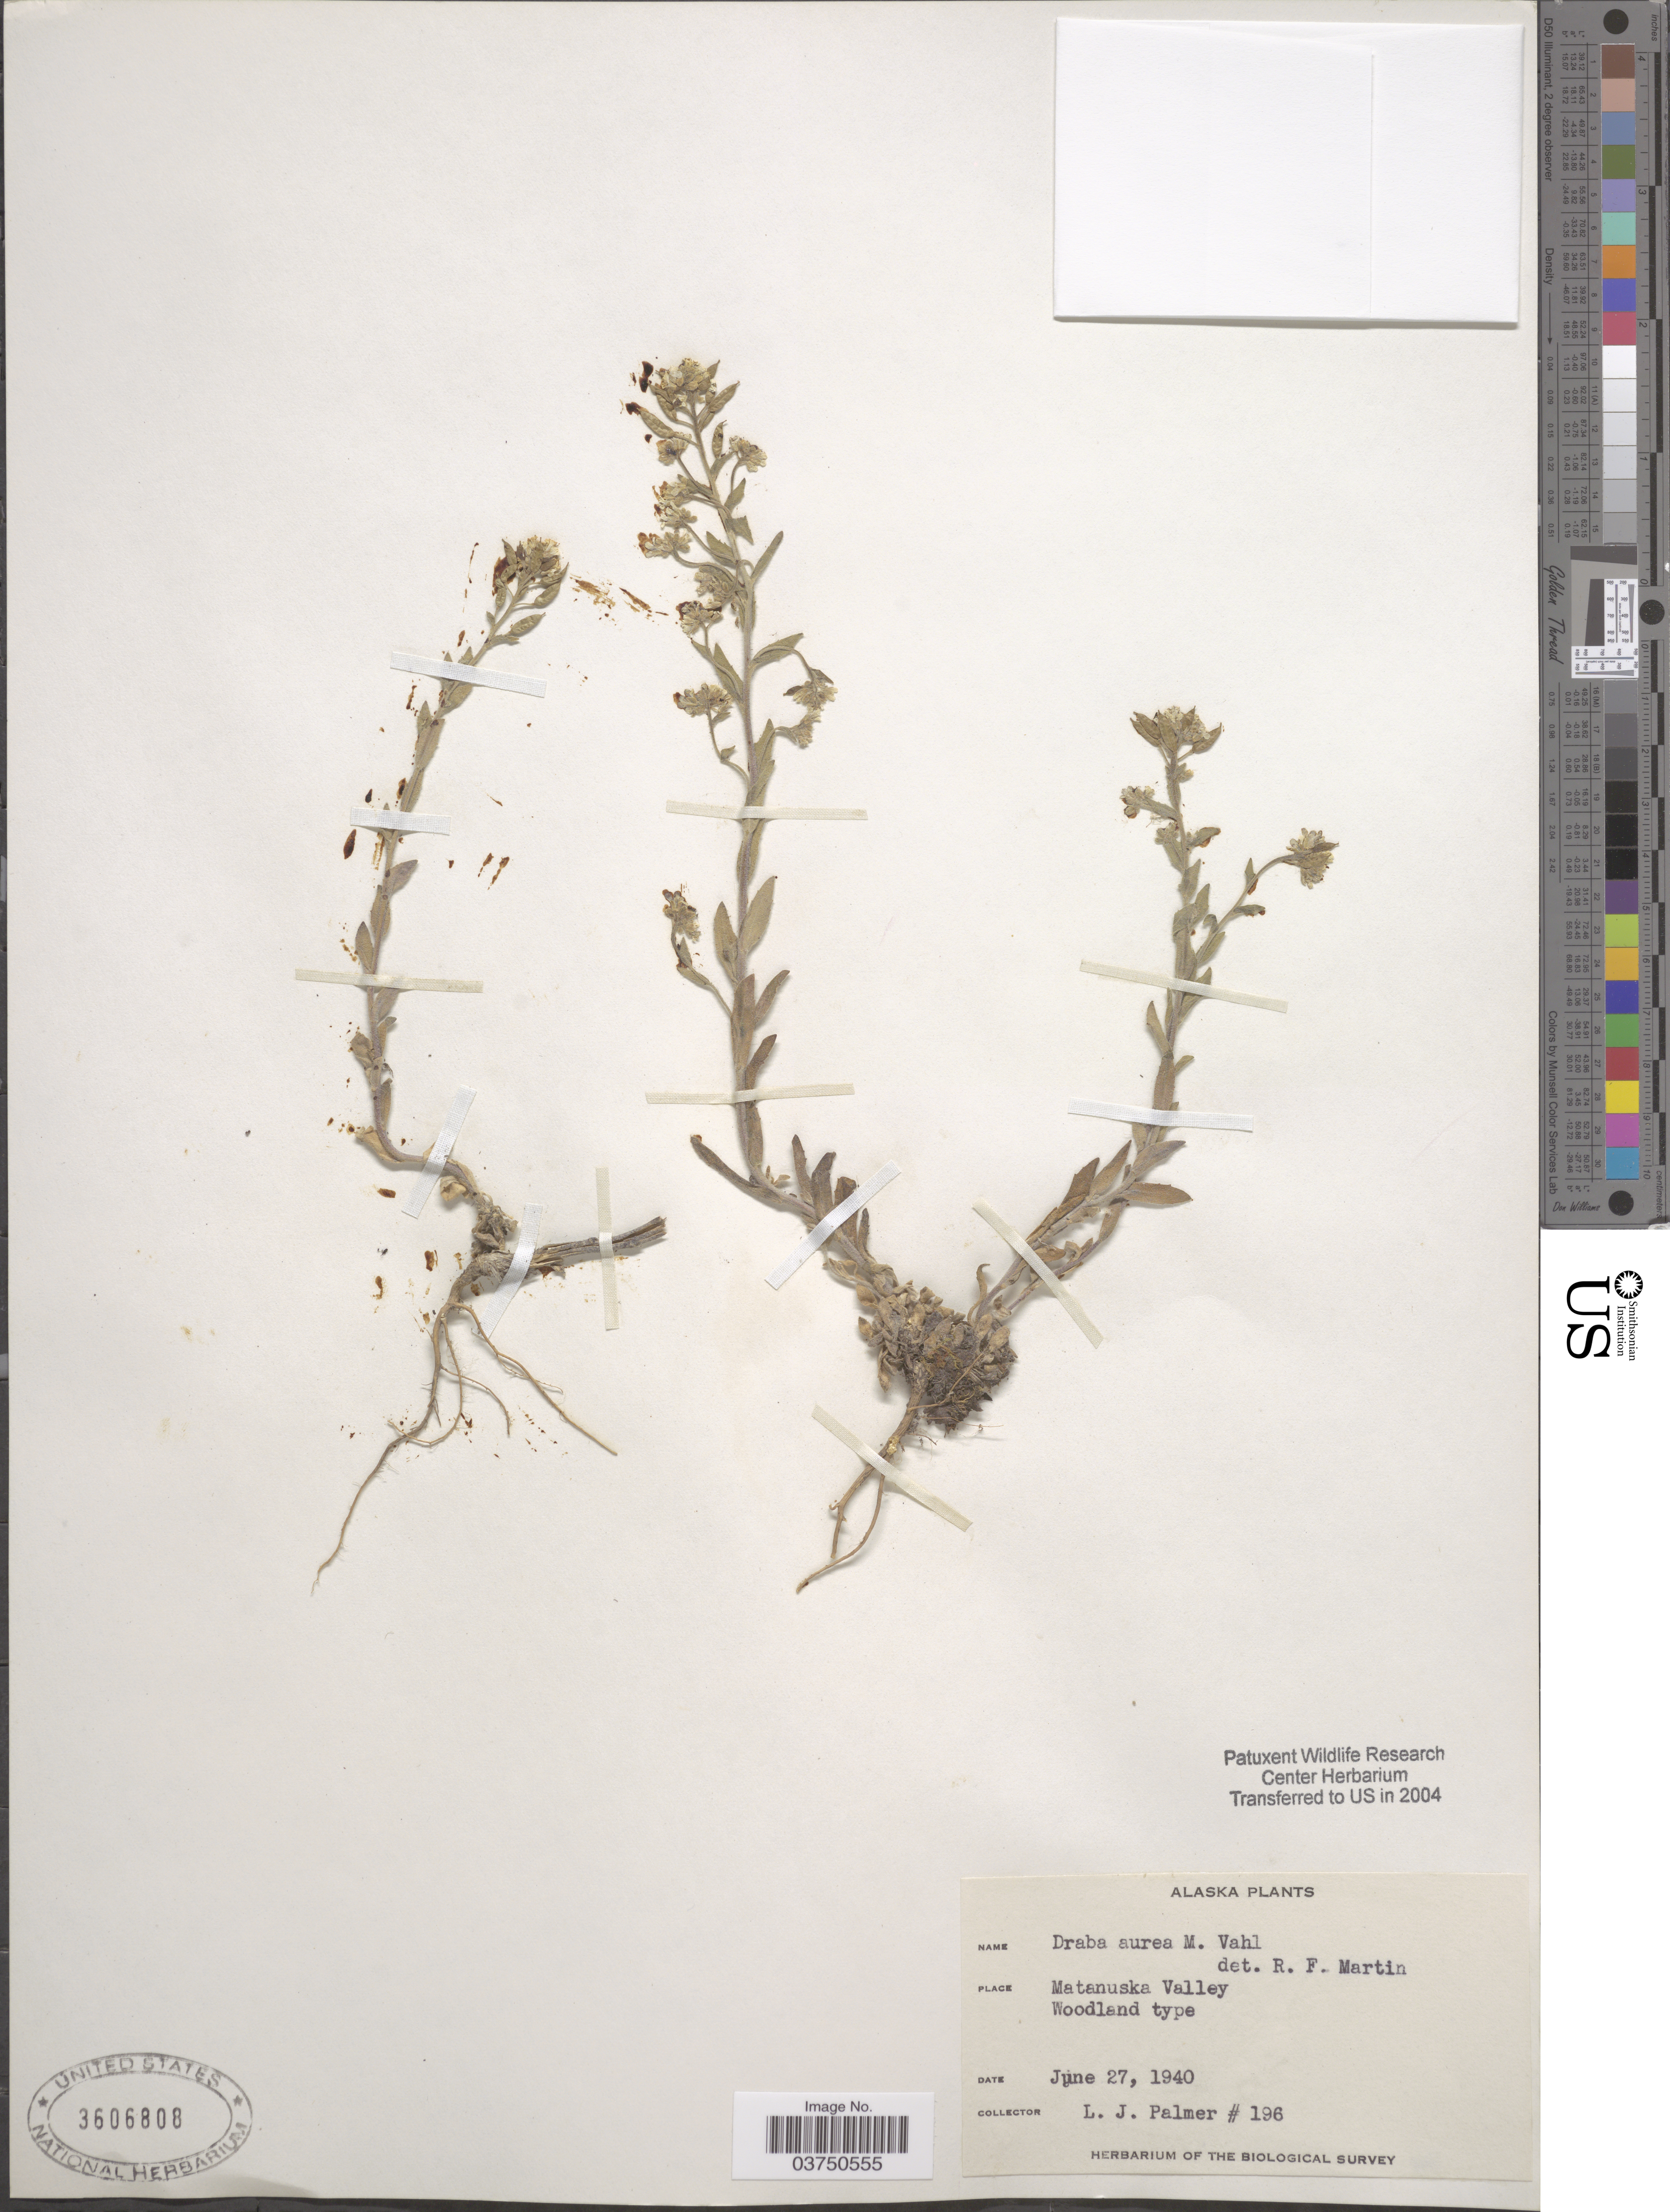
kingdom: Plantae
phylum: Tracheophyta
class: Magnoliopsida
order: Brassicales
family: Brassicaceae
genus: Draba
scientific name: Draba aurea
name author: Vahl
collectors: L. J. Palmer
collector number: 196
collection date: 1940-06-27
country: United States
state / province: Alaska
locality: Matanuska Valley. Woodland type.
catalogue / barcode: US 3606808